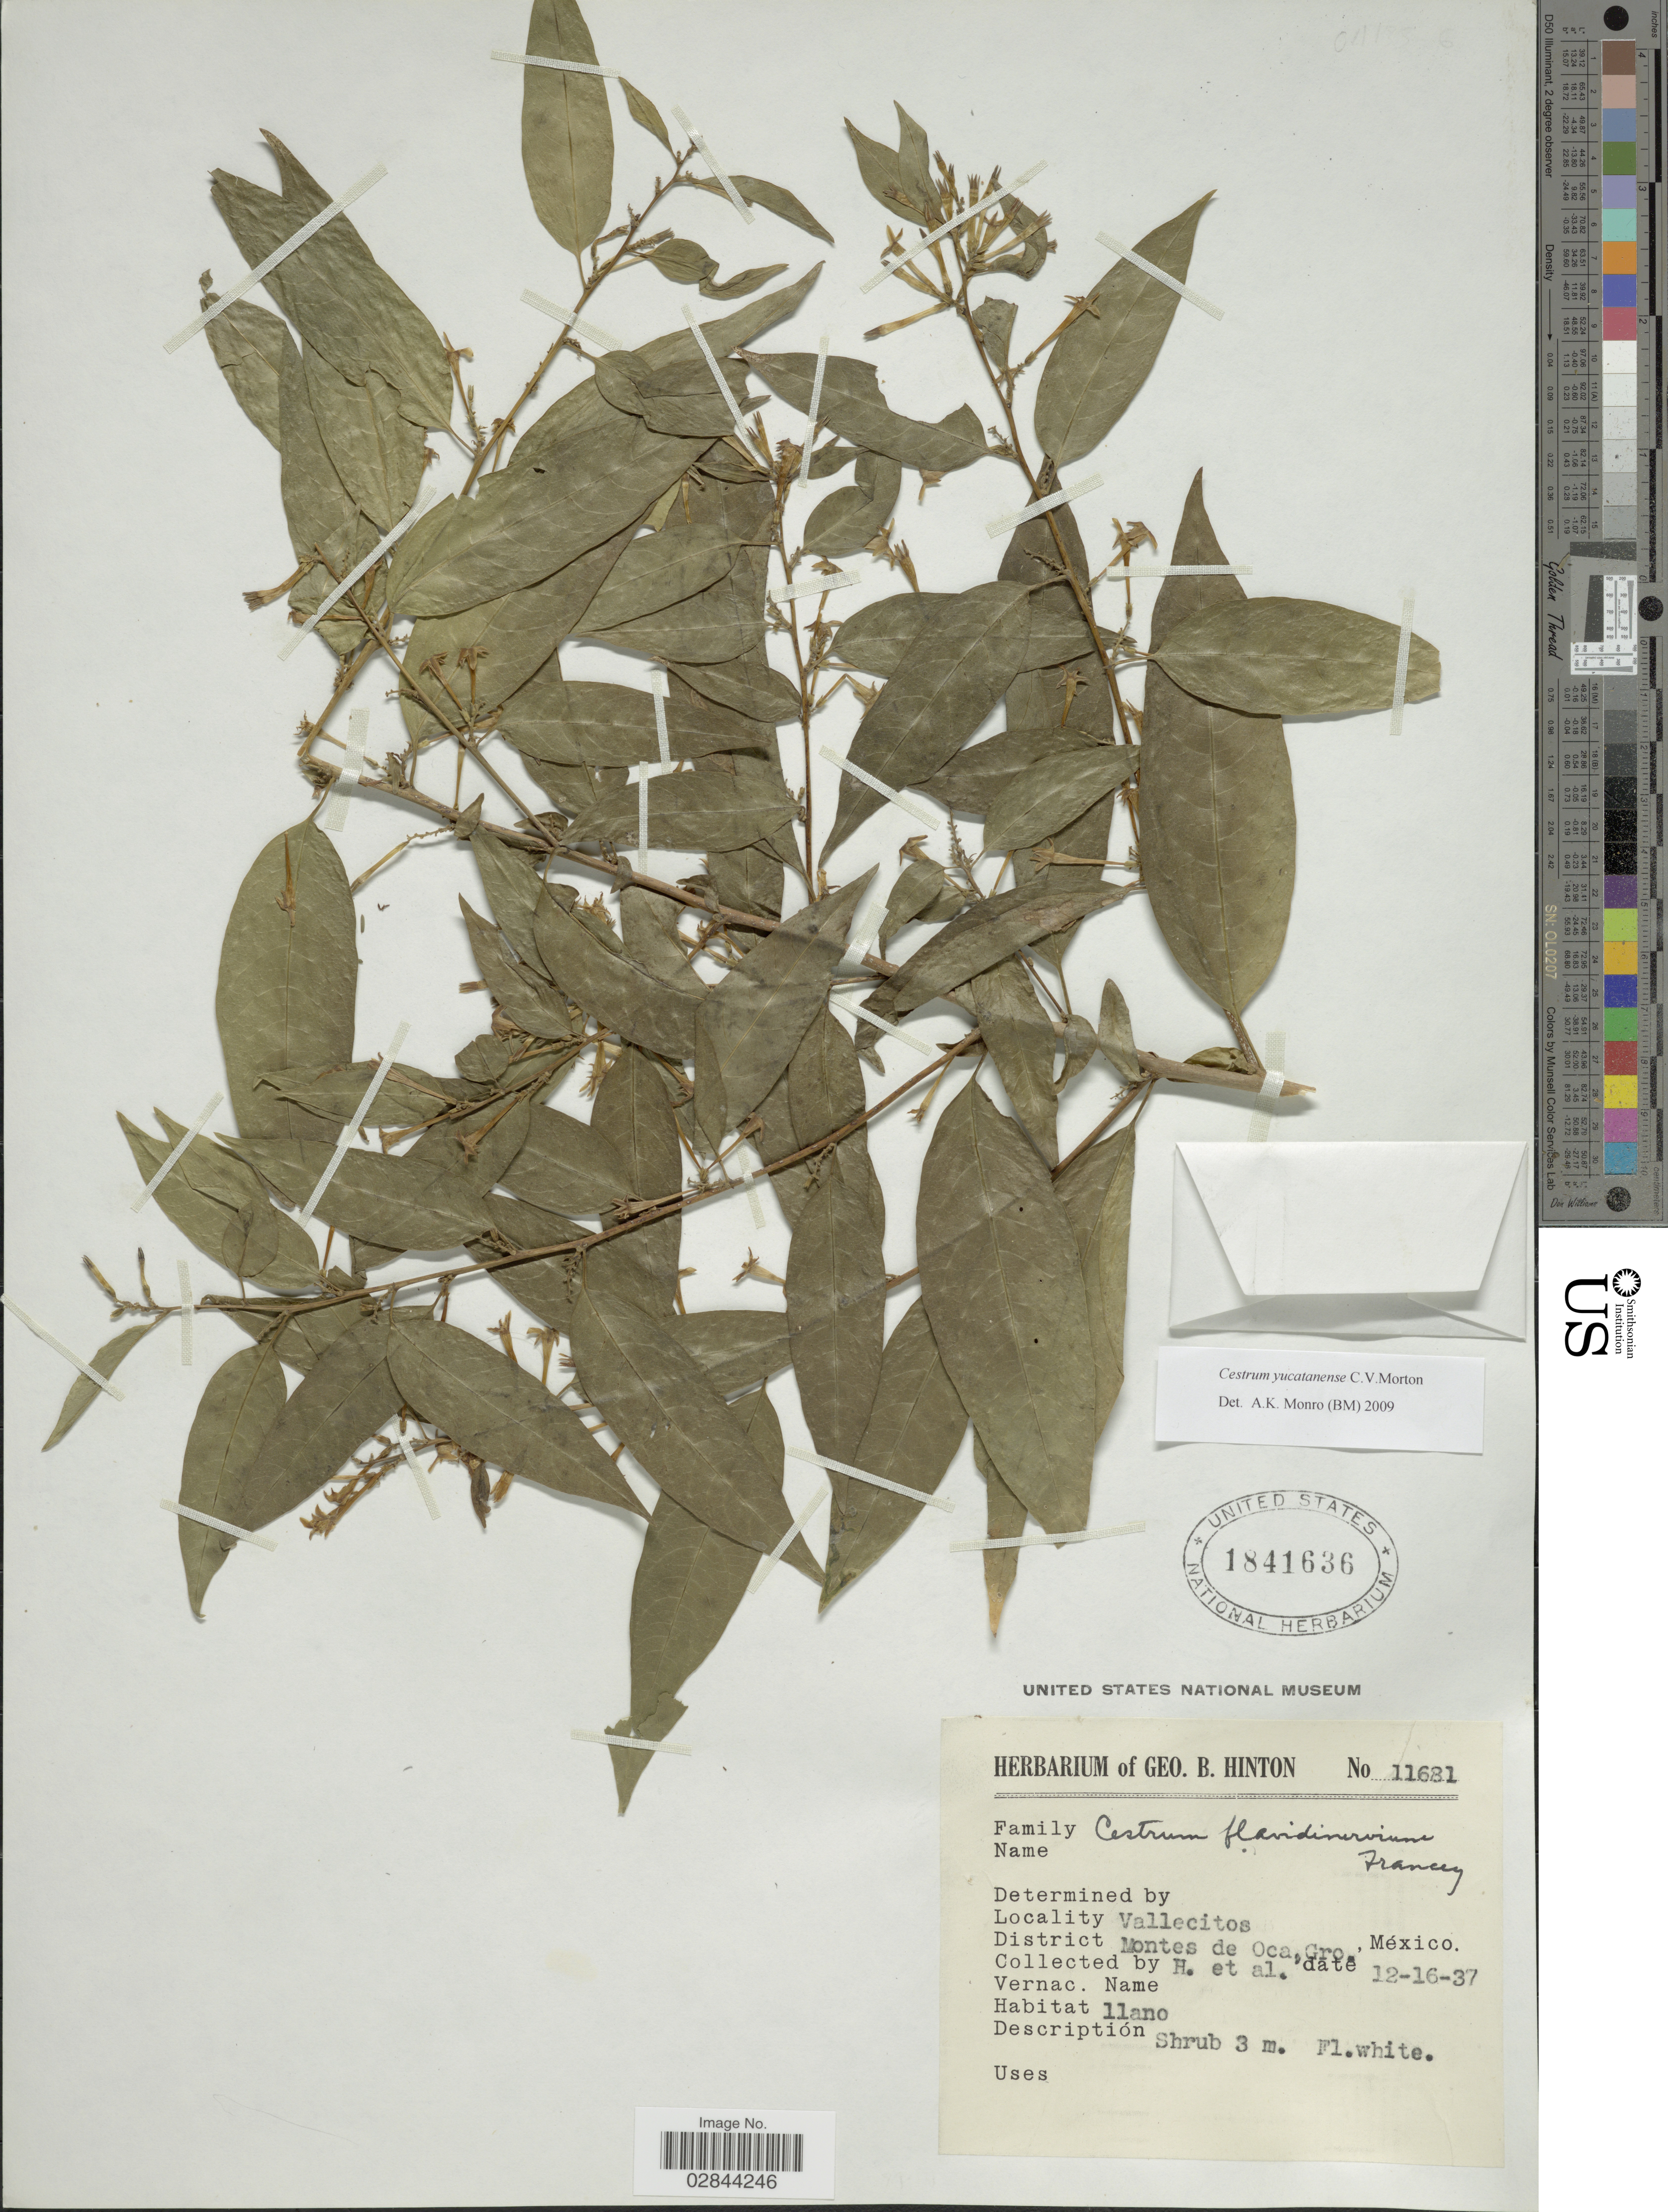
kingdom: Plantae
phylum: Tracheophyta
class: Magnoliopsida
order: Solanales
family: Solanaceae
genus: Cestrum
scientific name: Cestrum yucatanense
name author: Francey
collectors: G. B. Hinton & et al.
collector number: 11681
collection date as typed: Transcribed d/m/y: 16/12/37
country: Mexico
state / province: Guerrero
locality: Vallecitos, District Montes de Oca.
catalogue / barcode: US 1841636